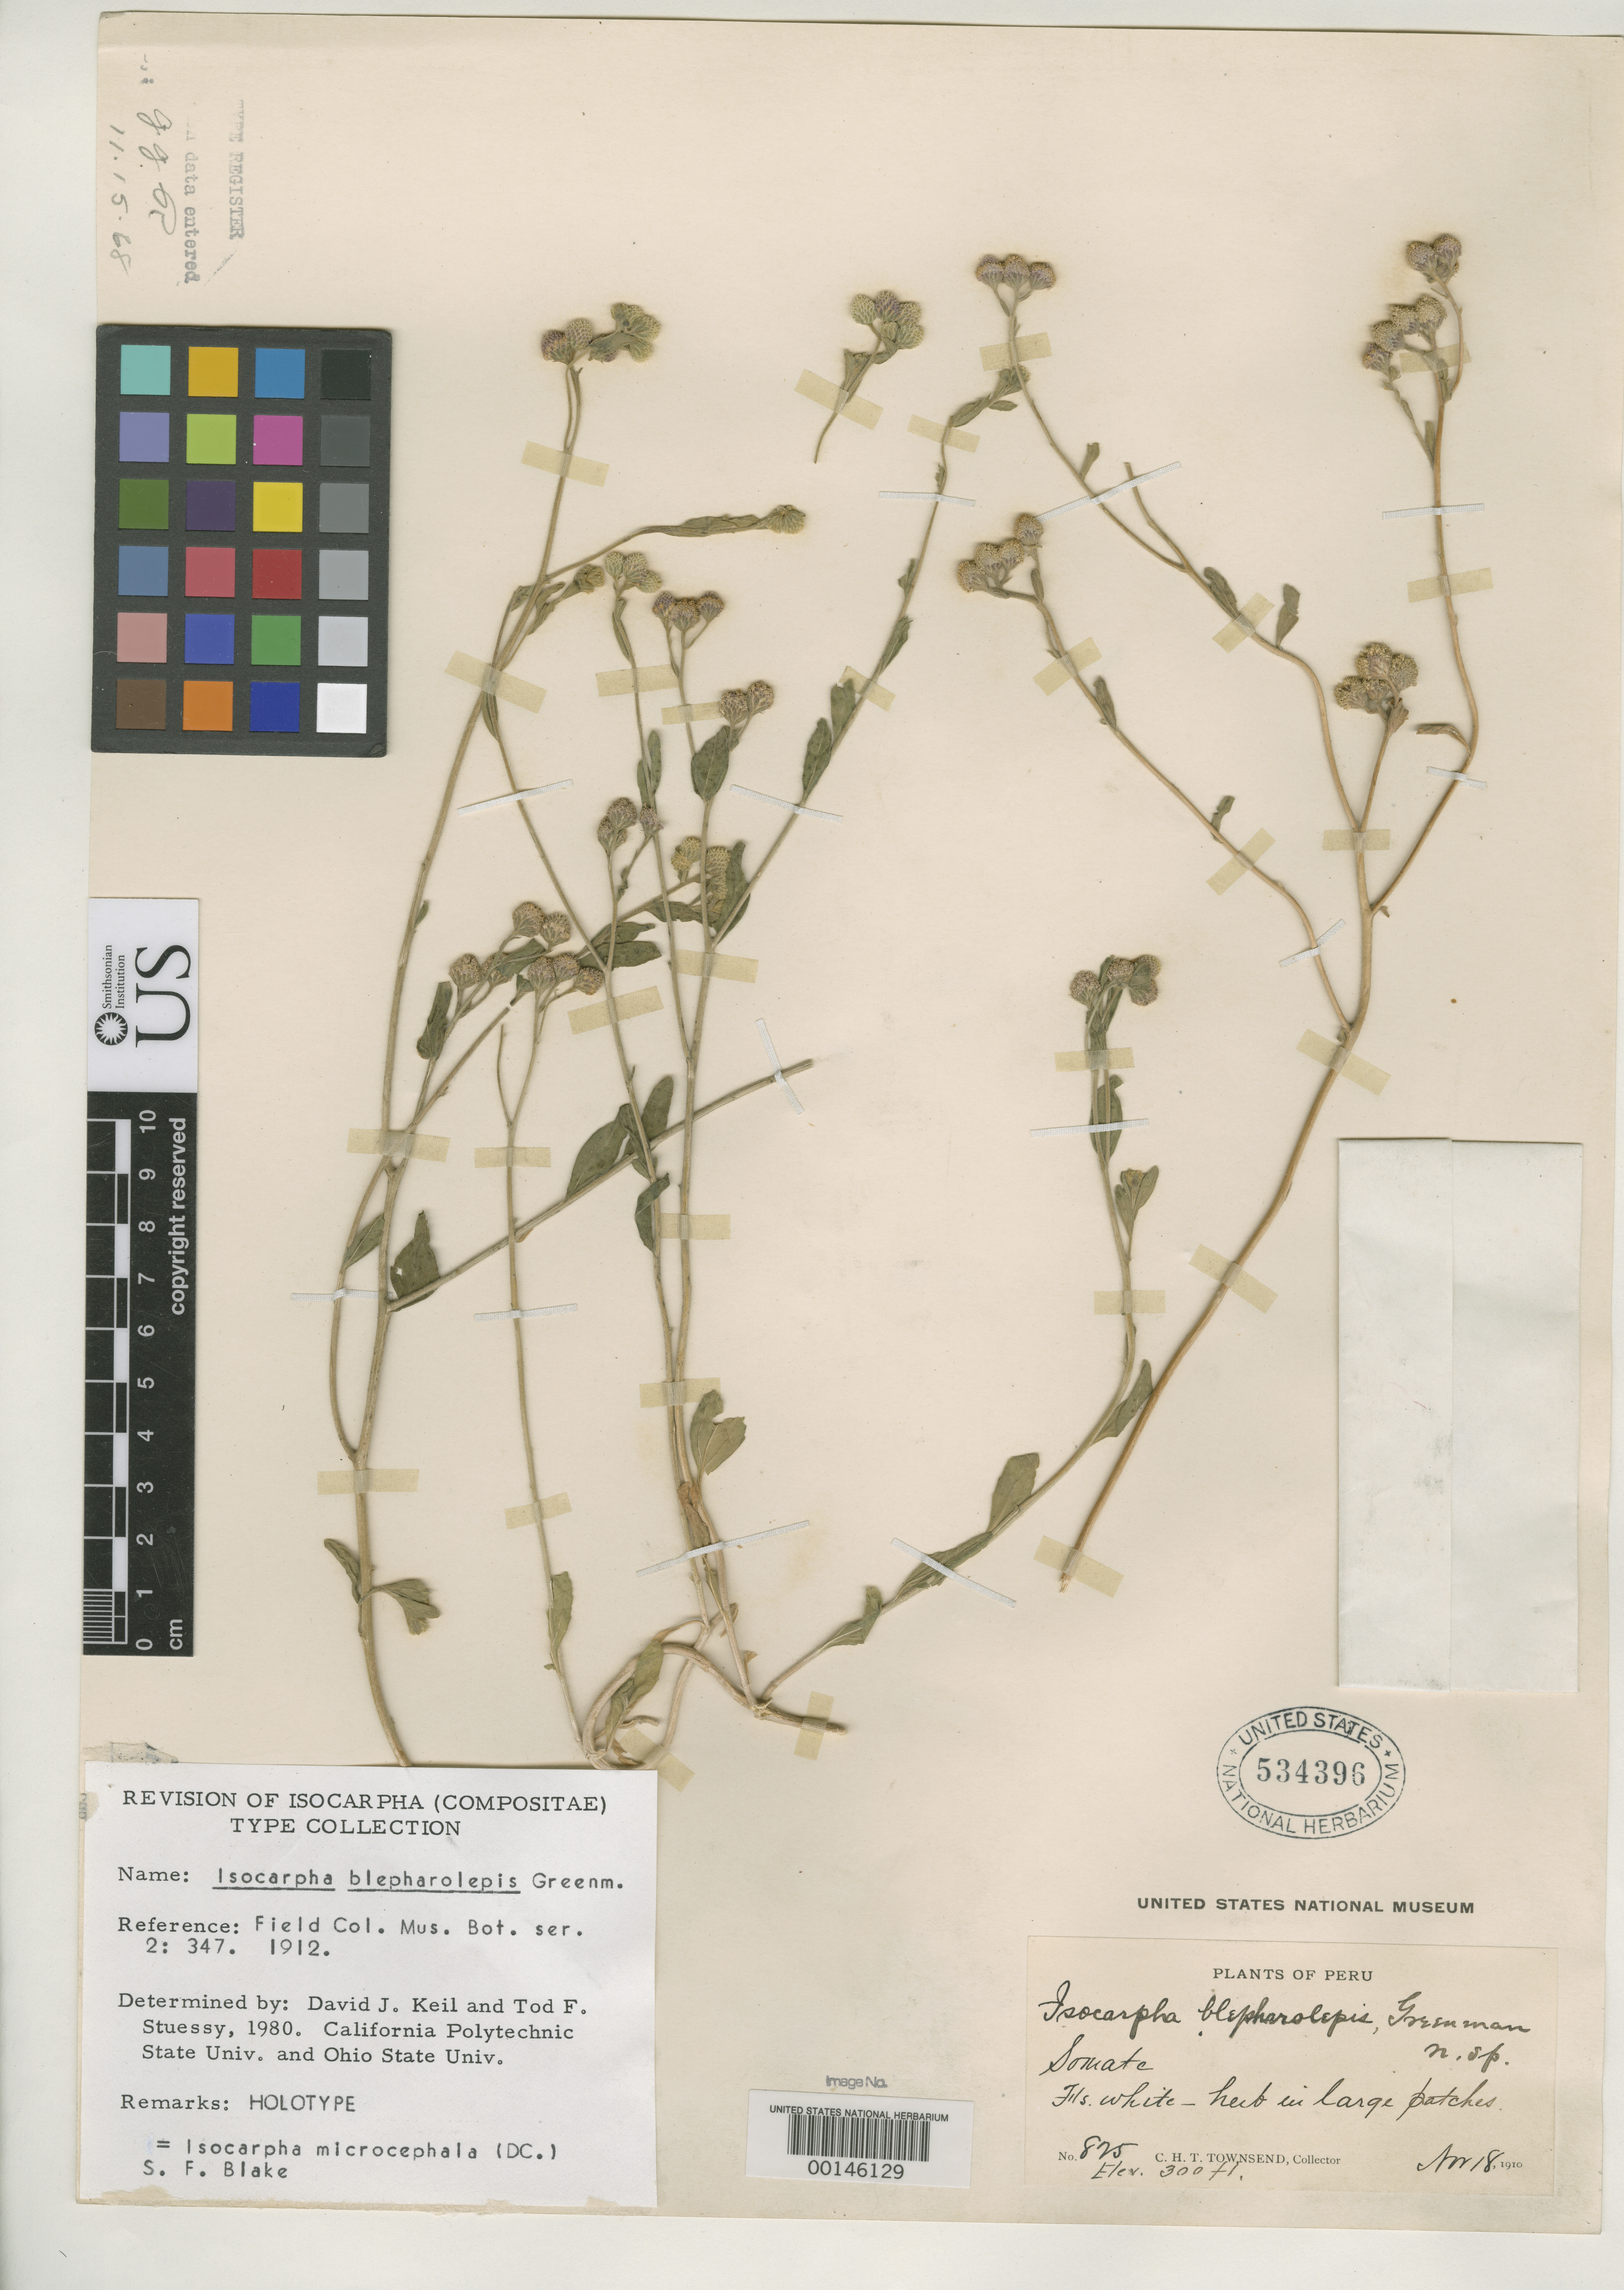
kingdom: Plantae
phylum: Tracheophyta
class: Magnoliopsida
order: Asterales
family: Asteraceae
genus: Isocarpha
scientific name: Isocarpha blepharolepis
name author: Greenm.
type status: Holotype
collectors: C. H. T. Townsend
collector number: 825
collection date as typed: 18 Nov 1910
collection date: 1910-11-18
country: Peru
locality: Somata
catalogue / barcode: US 534396